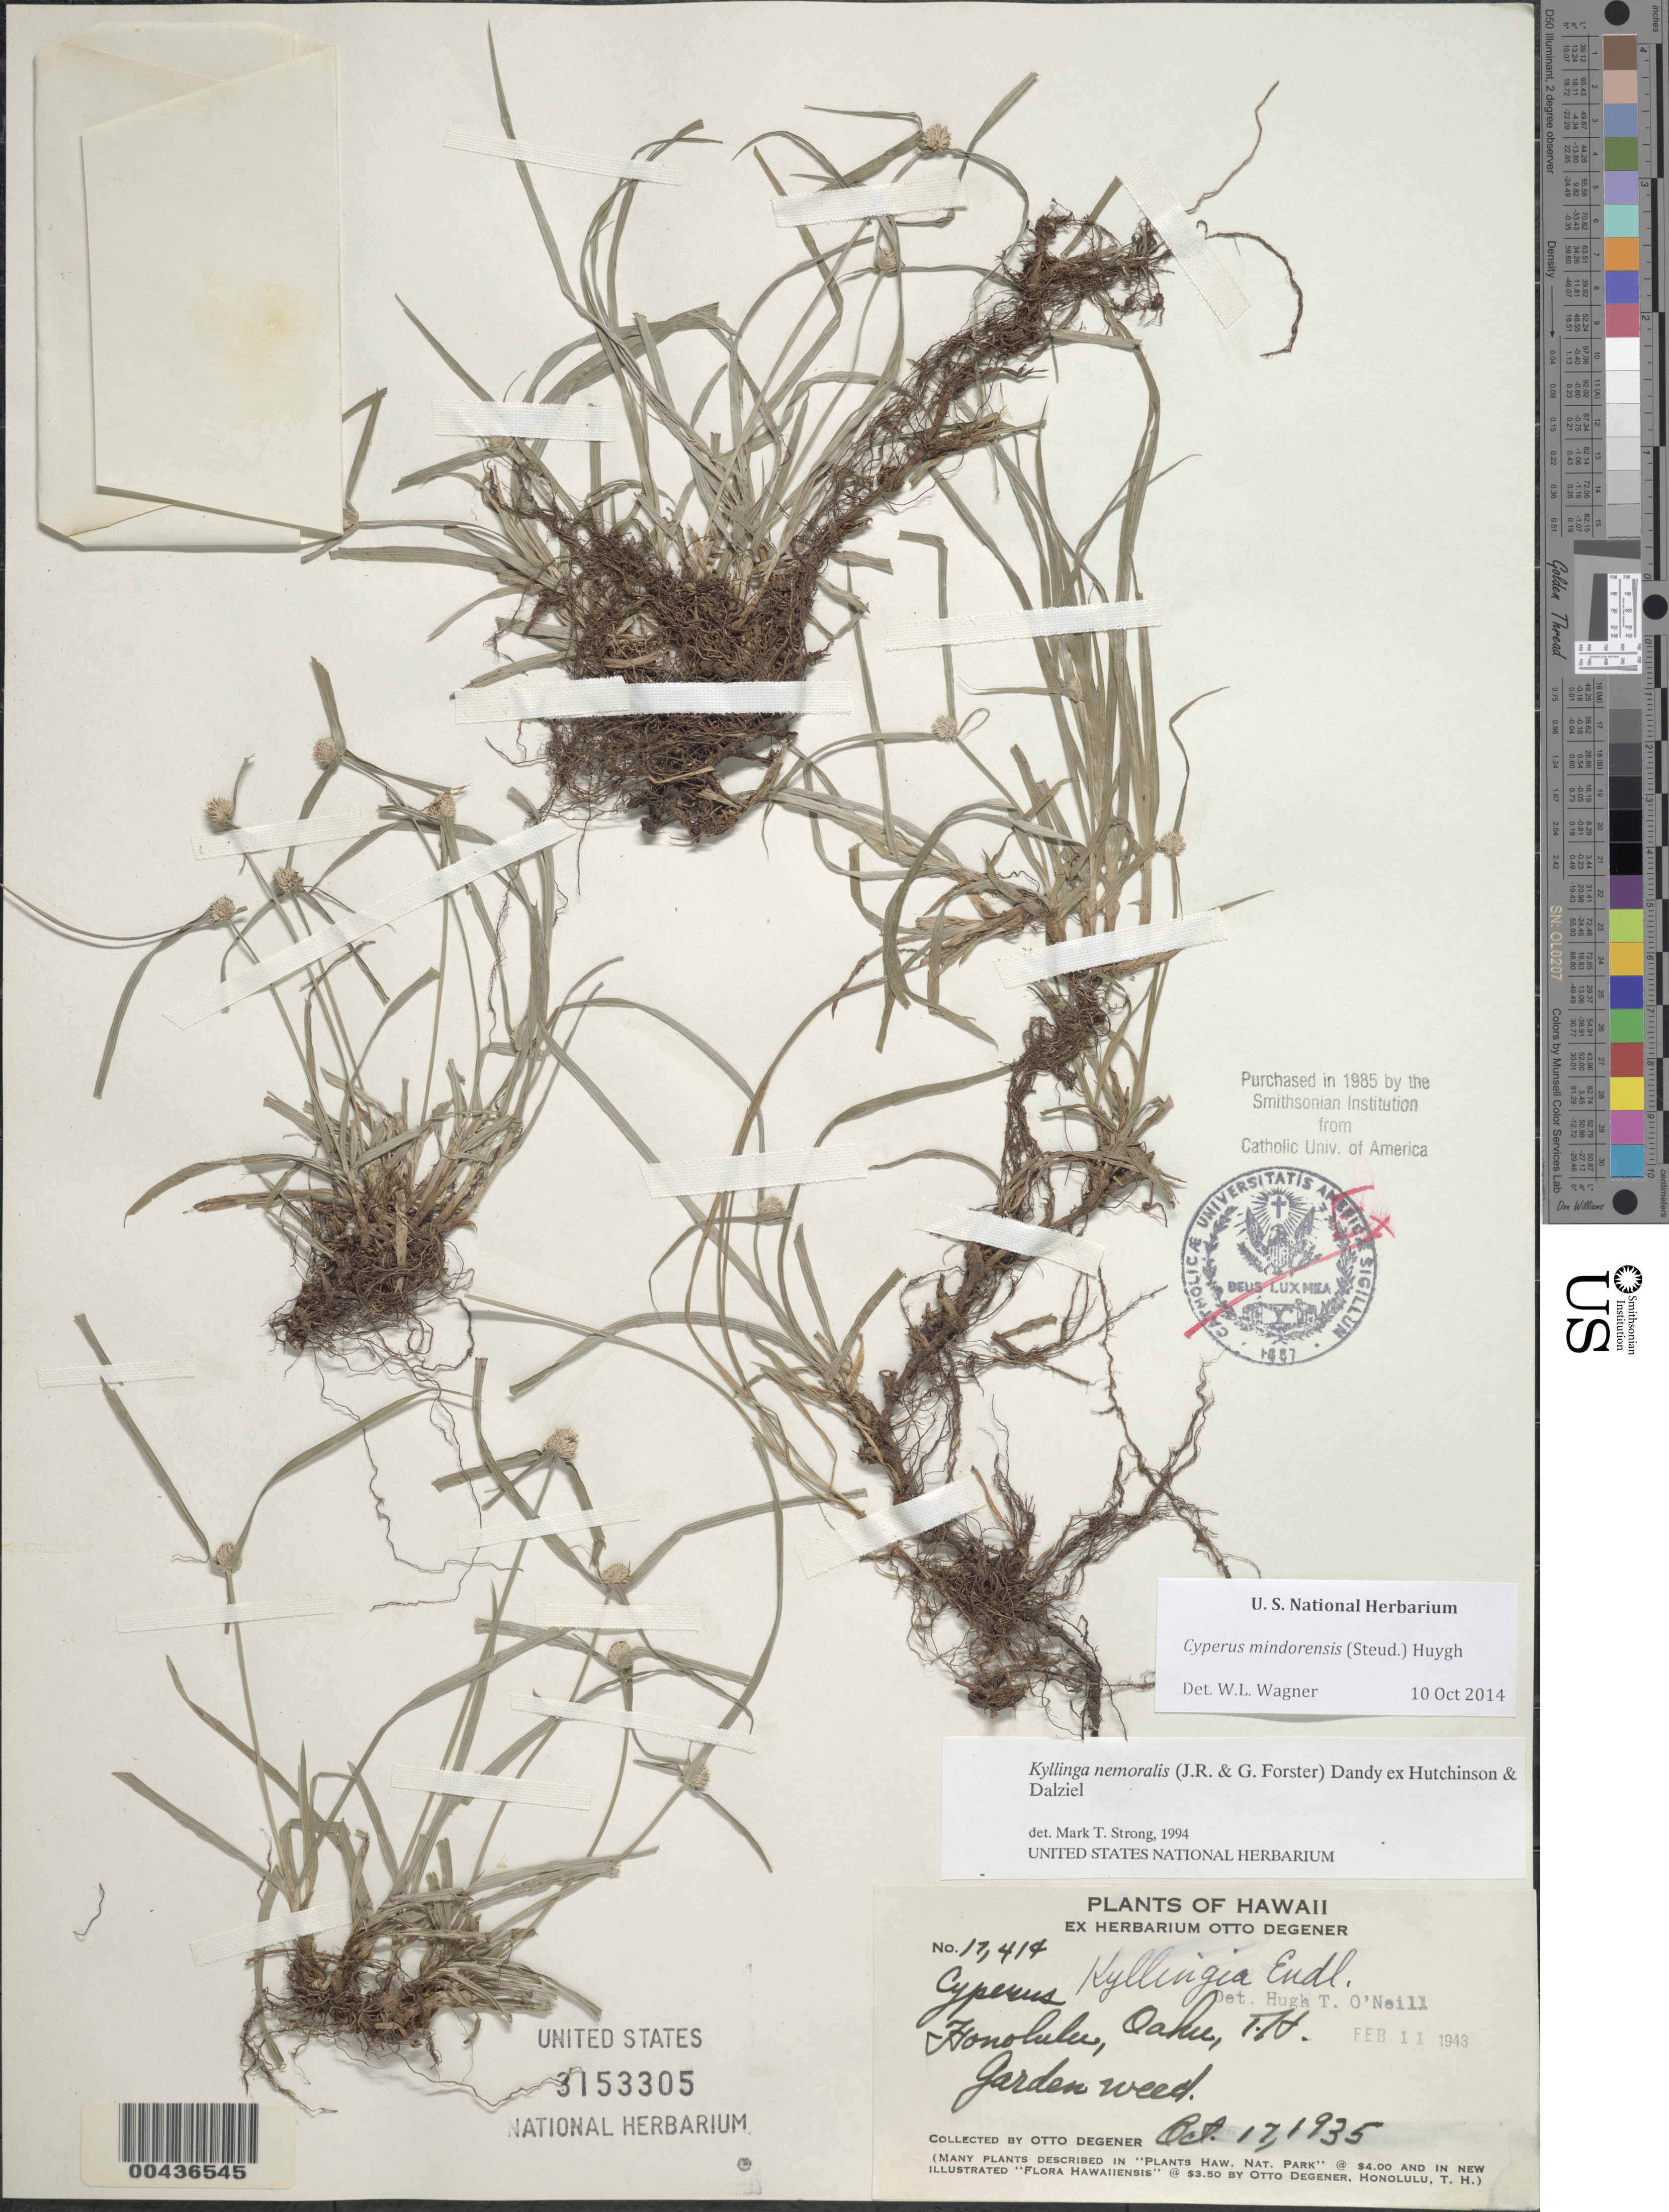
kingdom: Plantae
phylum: Tracheophyta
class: Liliopsida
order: Poales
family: Cyperaceae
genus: Cyperus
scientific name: Cyperus mindorensis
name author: (Steud.) Huygh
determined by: Wagner, W. L., (BOT), Smithsonian Institution - National Museum of Natural History (UNITED STATES)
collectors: O. Degener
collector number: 17414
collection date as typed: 17 Oct 1935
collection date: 1935-10-17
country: United States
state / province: Hawaii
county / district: Honolulu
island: Oahu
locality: Honolulu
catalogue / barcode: US 3153305